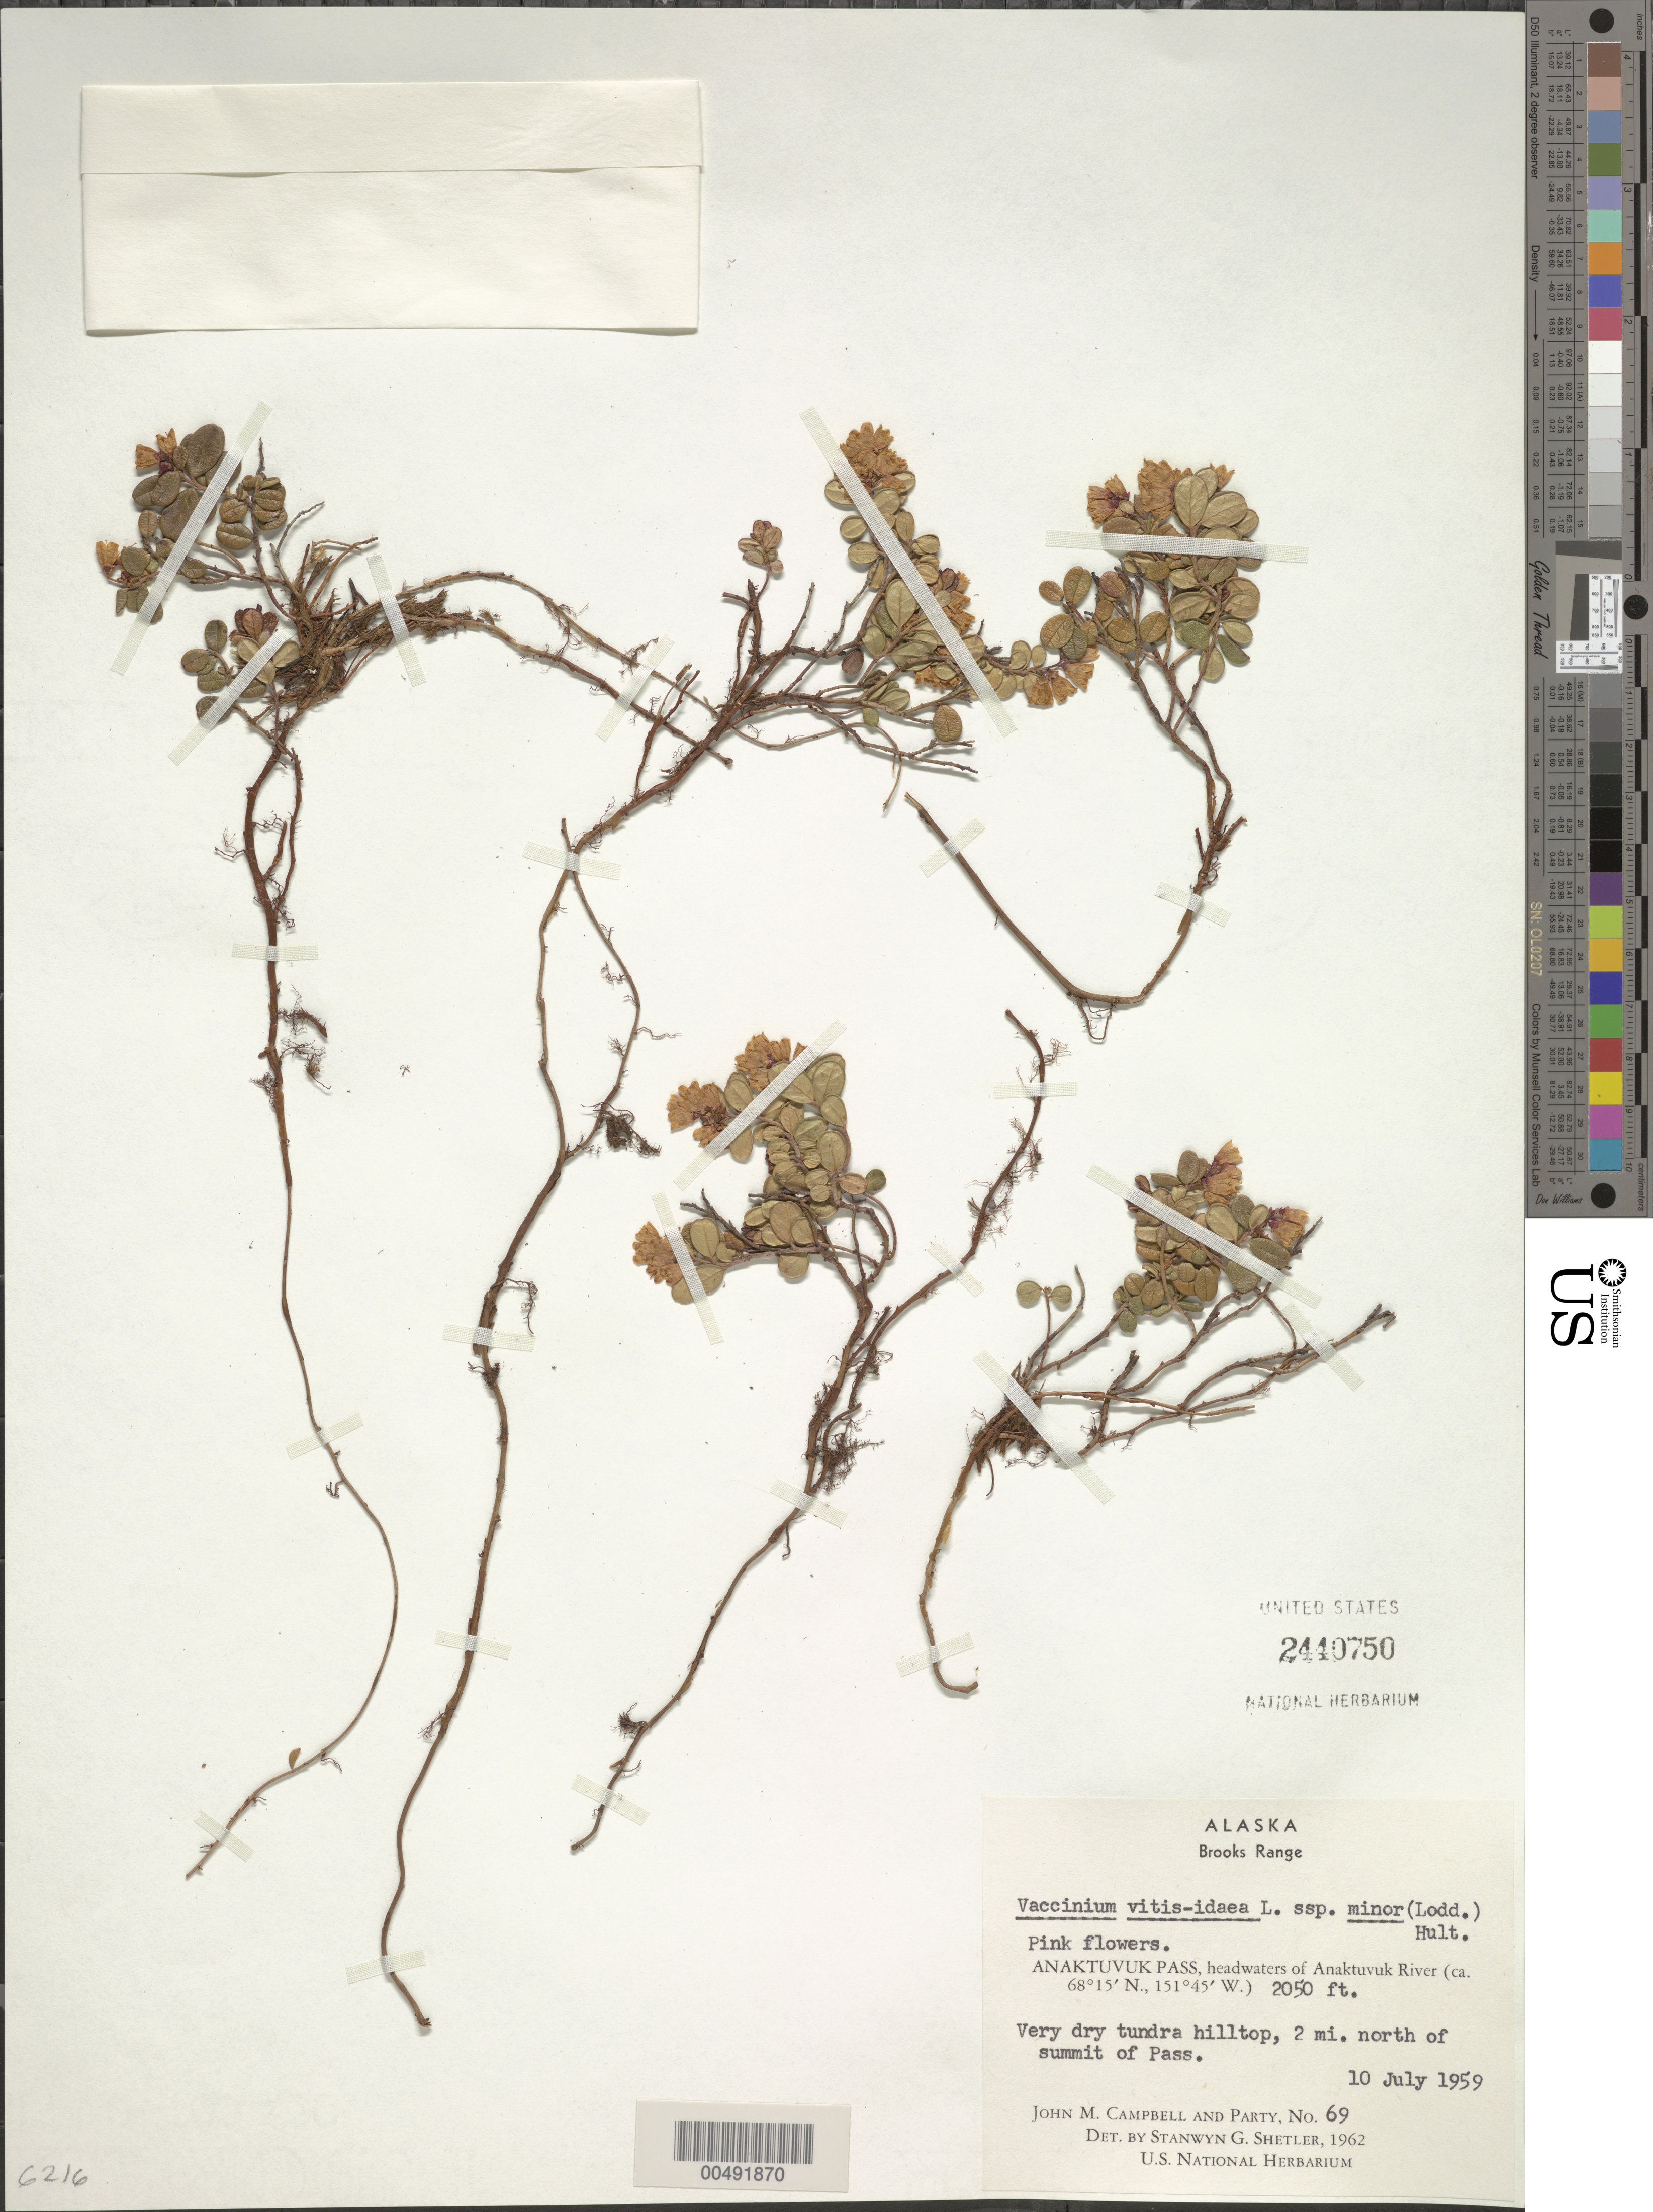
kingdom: Plantae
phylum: Tracheophyta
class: Magnoliopsida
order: Ericales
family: Ericaceae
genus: Vaccinium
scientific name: Vaccinium vitis-idaea subsp. minor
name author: (Lodd.) Hultén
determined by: Shetler, Stanwyn G., (US), NMNH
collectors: J. M. Campbell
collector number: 69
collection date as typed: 10 Jul 1959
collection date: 1959-07-10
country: United States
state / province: Alaska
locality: Brooks Range, 2 mi. N of summit of Anaktuvuk Pass, headwaters of Anaktuvuk River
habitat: very dry tundra hilltop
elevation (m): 625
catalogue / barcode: US 2440750